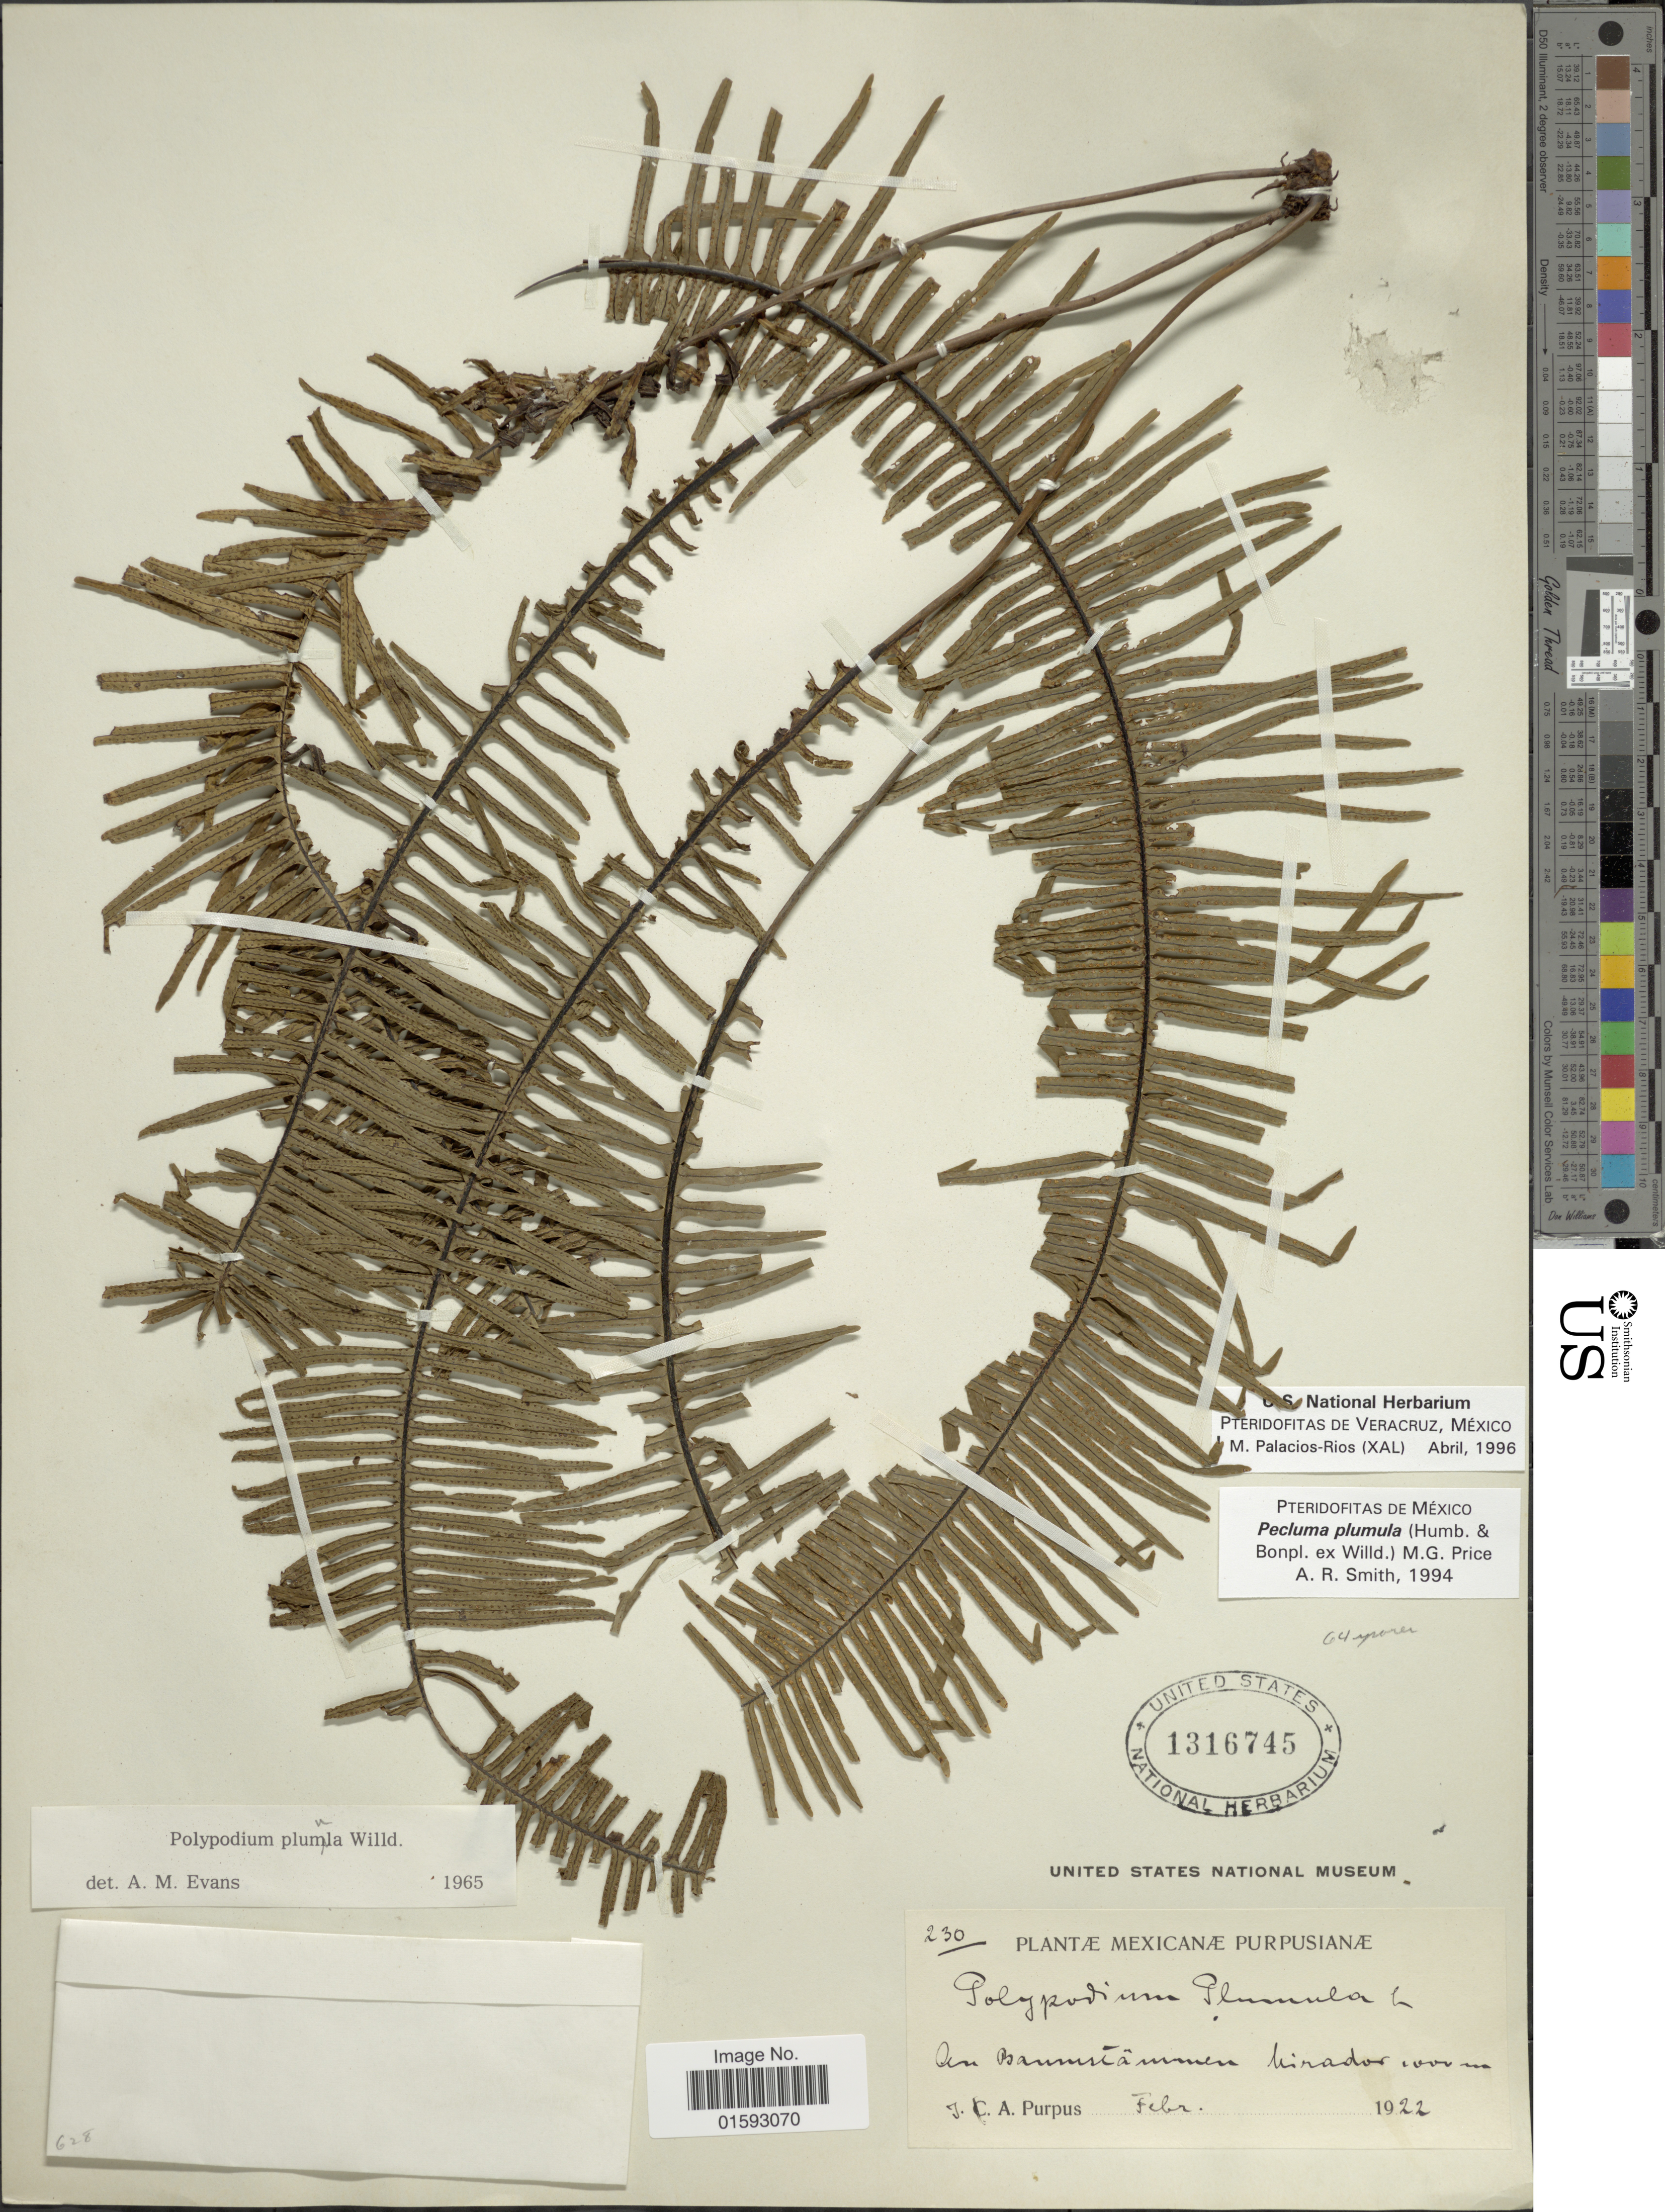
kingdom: Plantae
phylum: Tracheophyta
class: Polypodiopsida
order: Polypodiales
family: Polypodiaceae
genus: Pecluma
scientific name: Pecluma plumula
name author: (Humb. & Bonpl. ex Willd.) M.G. Price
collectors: J. A. Purpus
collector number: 230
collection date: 1922-02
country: Mexico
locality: An Baumstämmen Mirador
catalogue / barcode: US 1316745